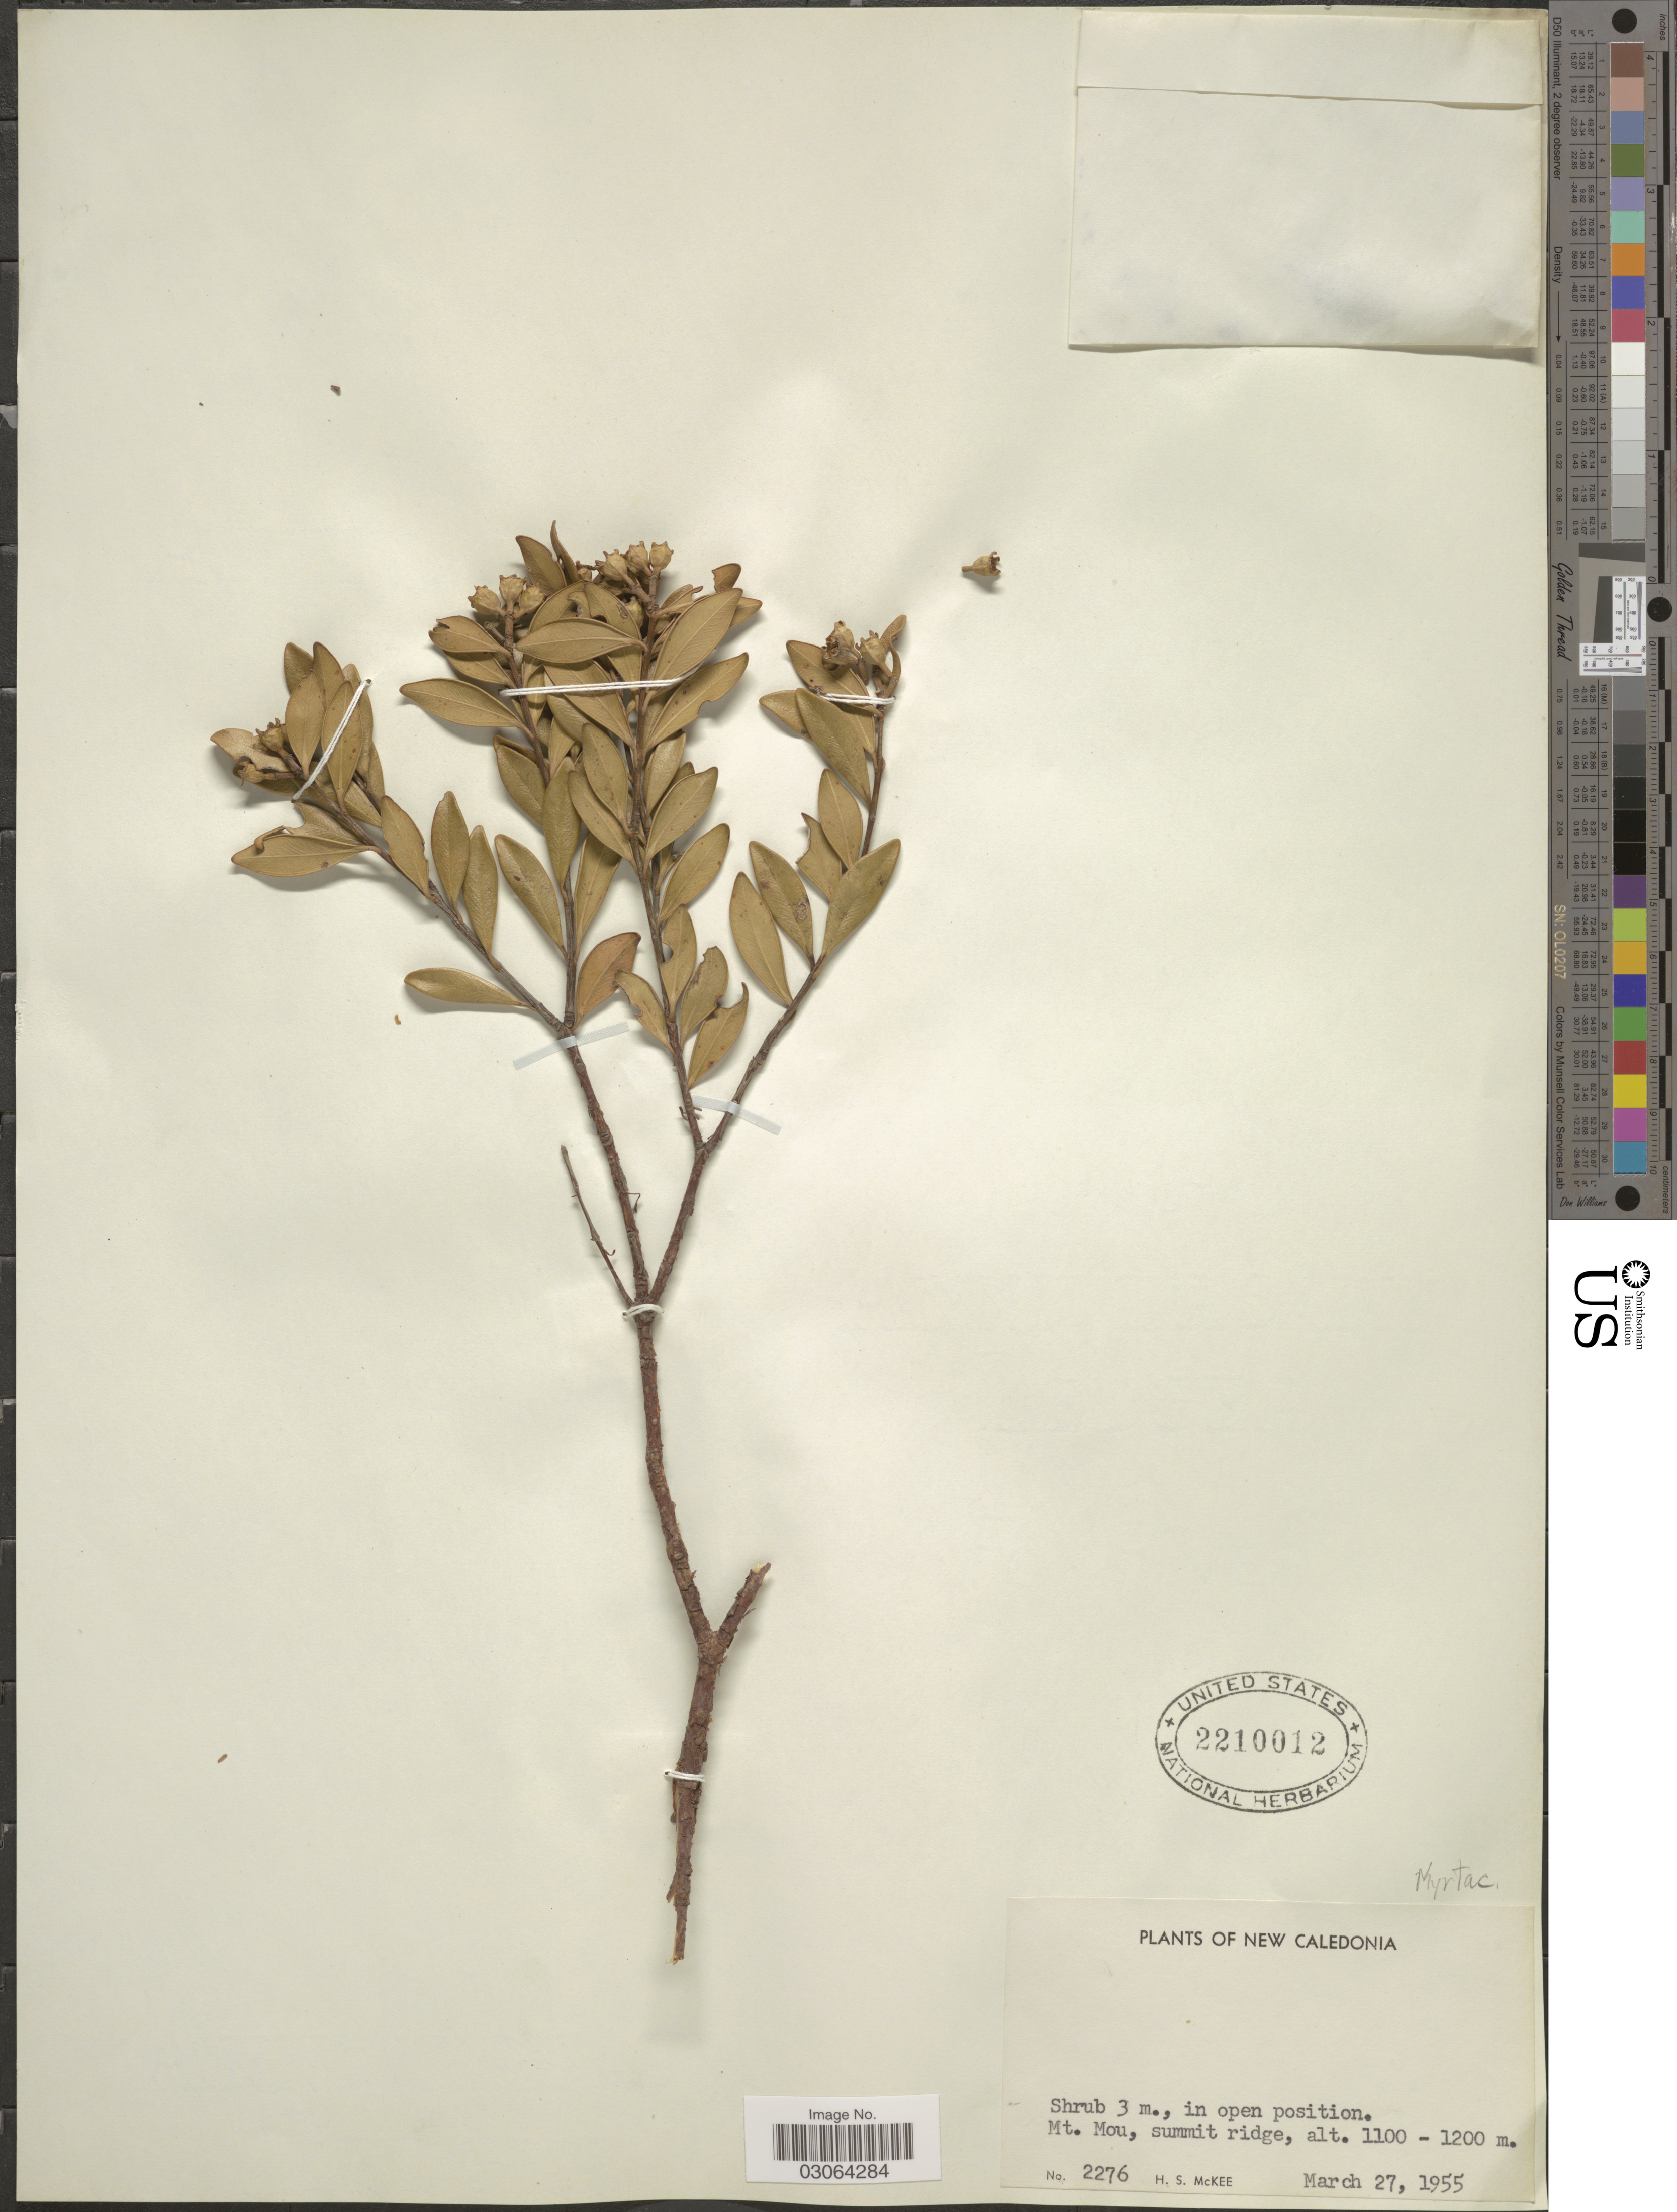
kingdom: Plantae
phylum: Tracheophyta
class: Magnoliopsida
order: Myrtales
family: Myrtaceae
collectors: H. S. McKee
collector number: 2276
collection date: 1955-03-27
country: New Caledonia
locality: Mt. Mou, summit ridge.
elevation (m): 1100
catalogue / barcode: US 2210012